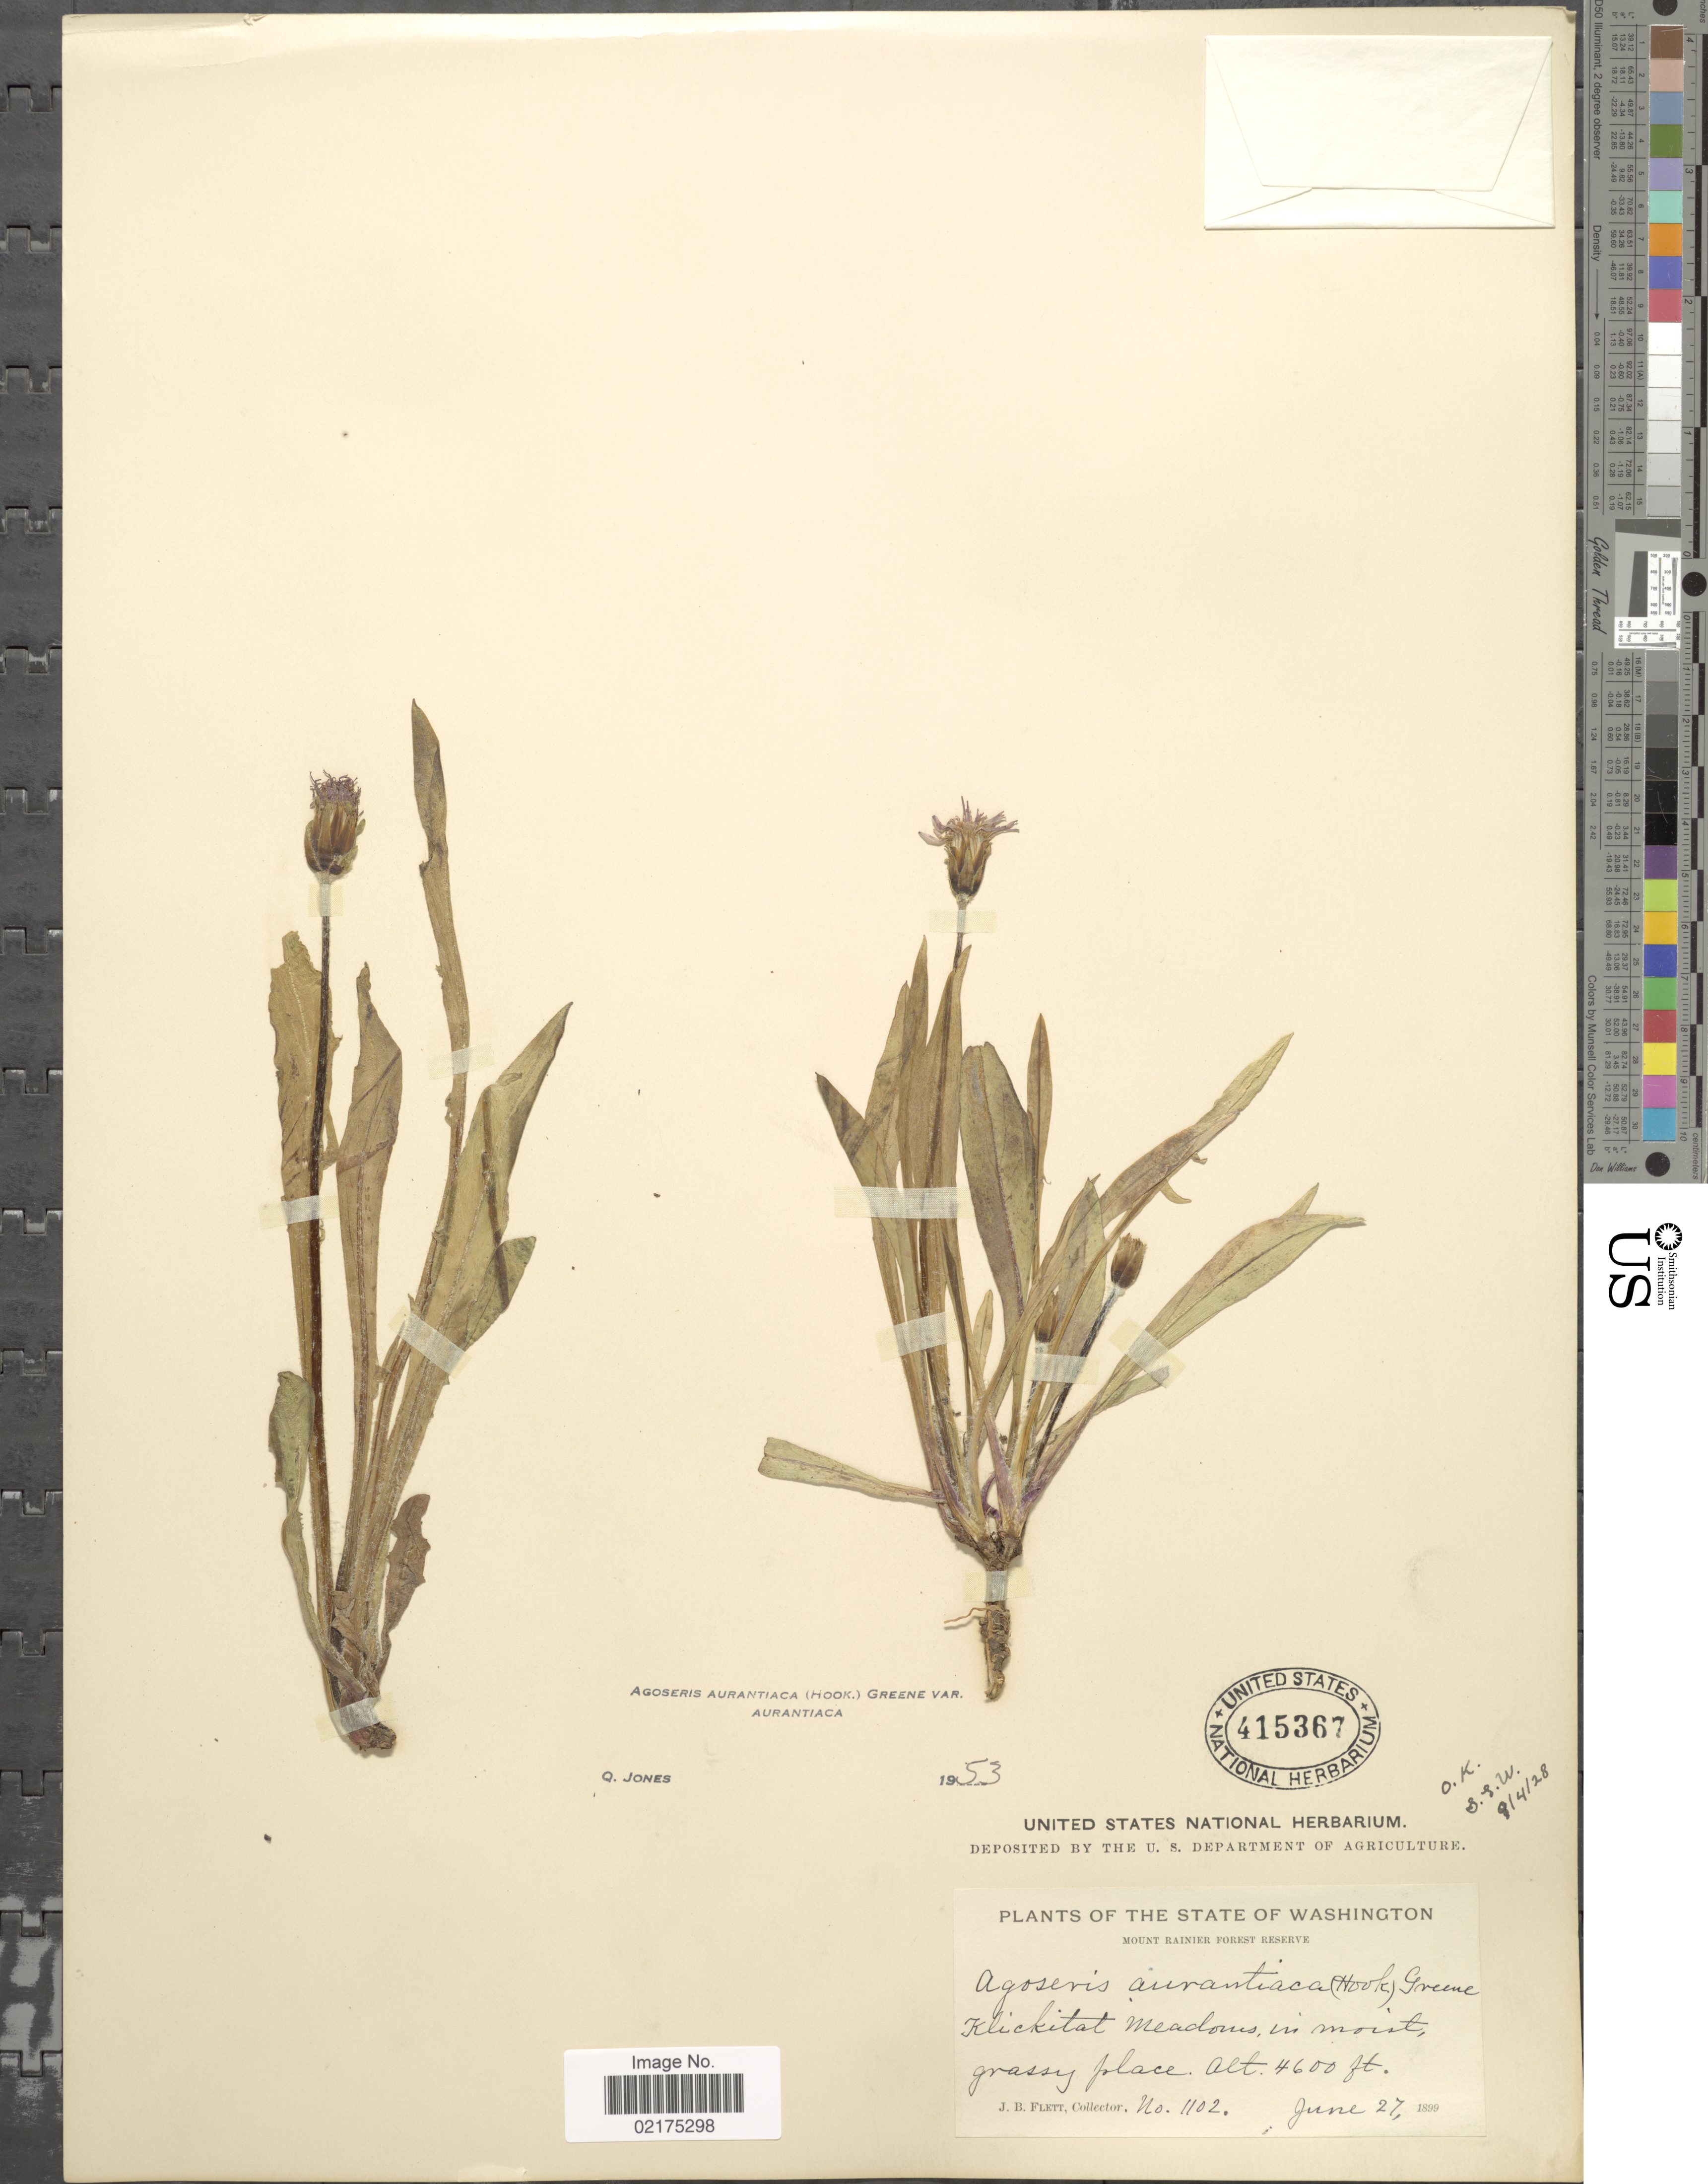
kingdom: Plantae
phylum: Tracheophyta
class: Magnoliopsida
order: Asterales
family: Asteraceae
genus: Agoseris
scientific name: Agoseris aurantiaca var. aurantiaca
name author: (Hook.) Greene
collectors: J. Flett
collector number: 1102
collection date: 1899-06-27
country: United States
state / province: Washington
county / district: Klickitat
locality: Klickitat meadows, Mount Rainier Forest Reserve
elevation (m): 1402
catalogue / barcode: US 415367